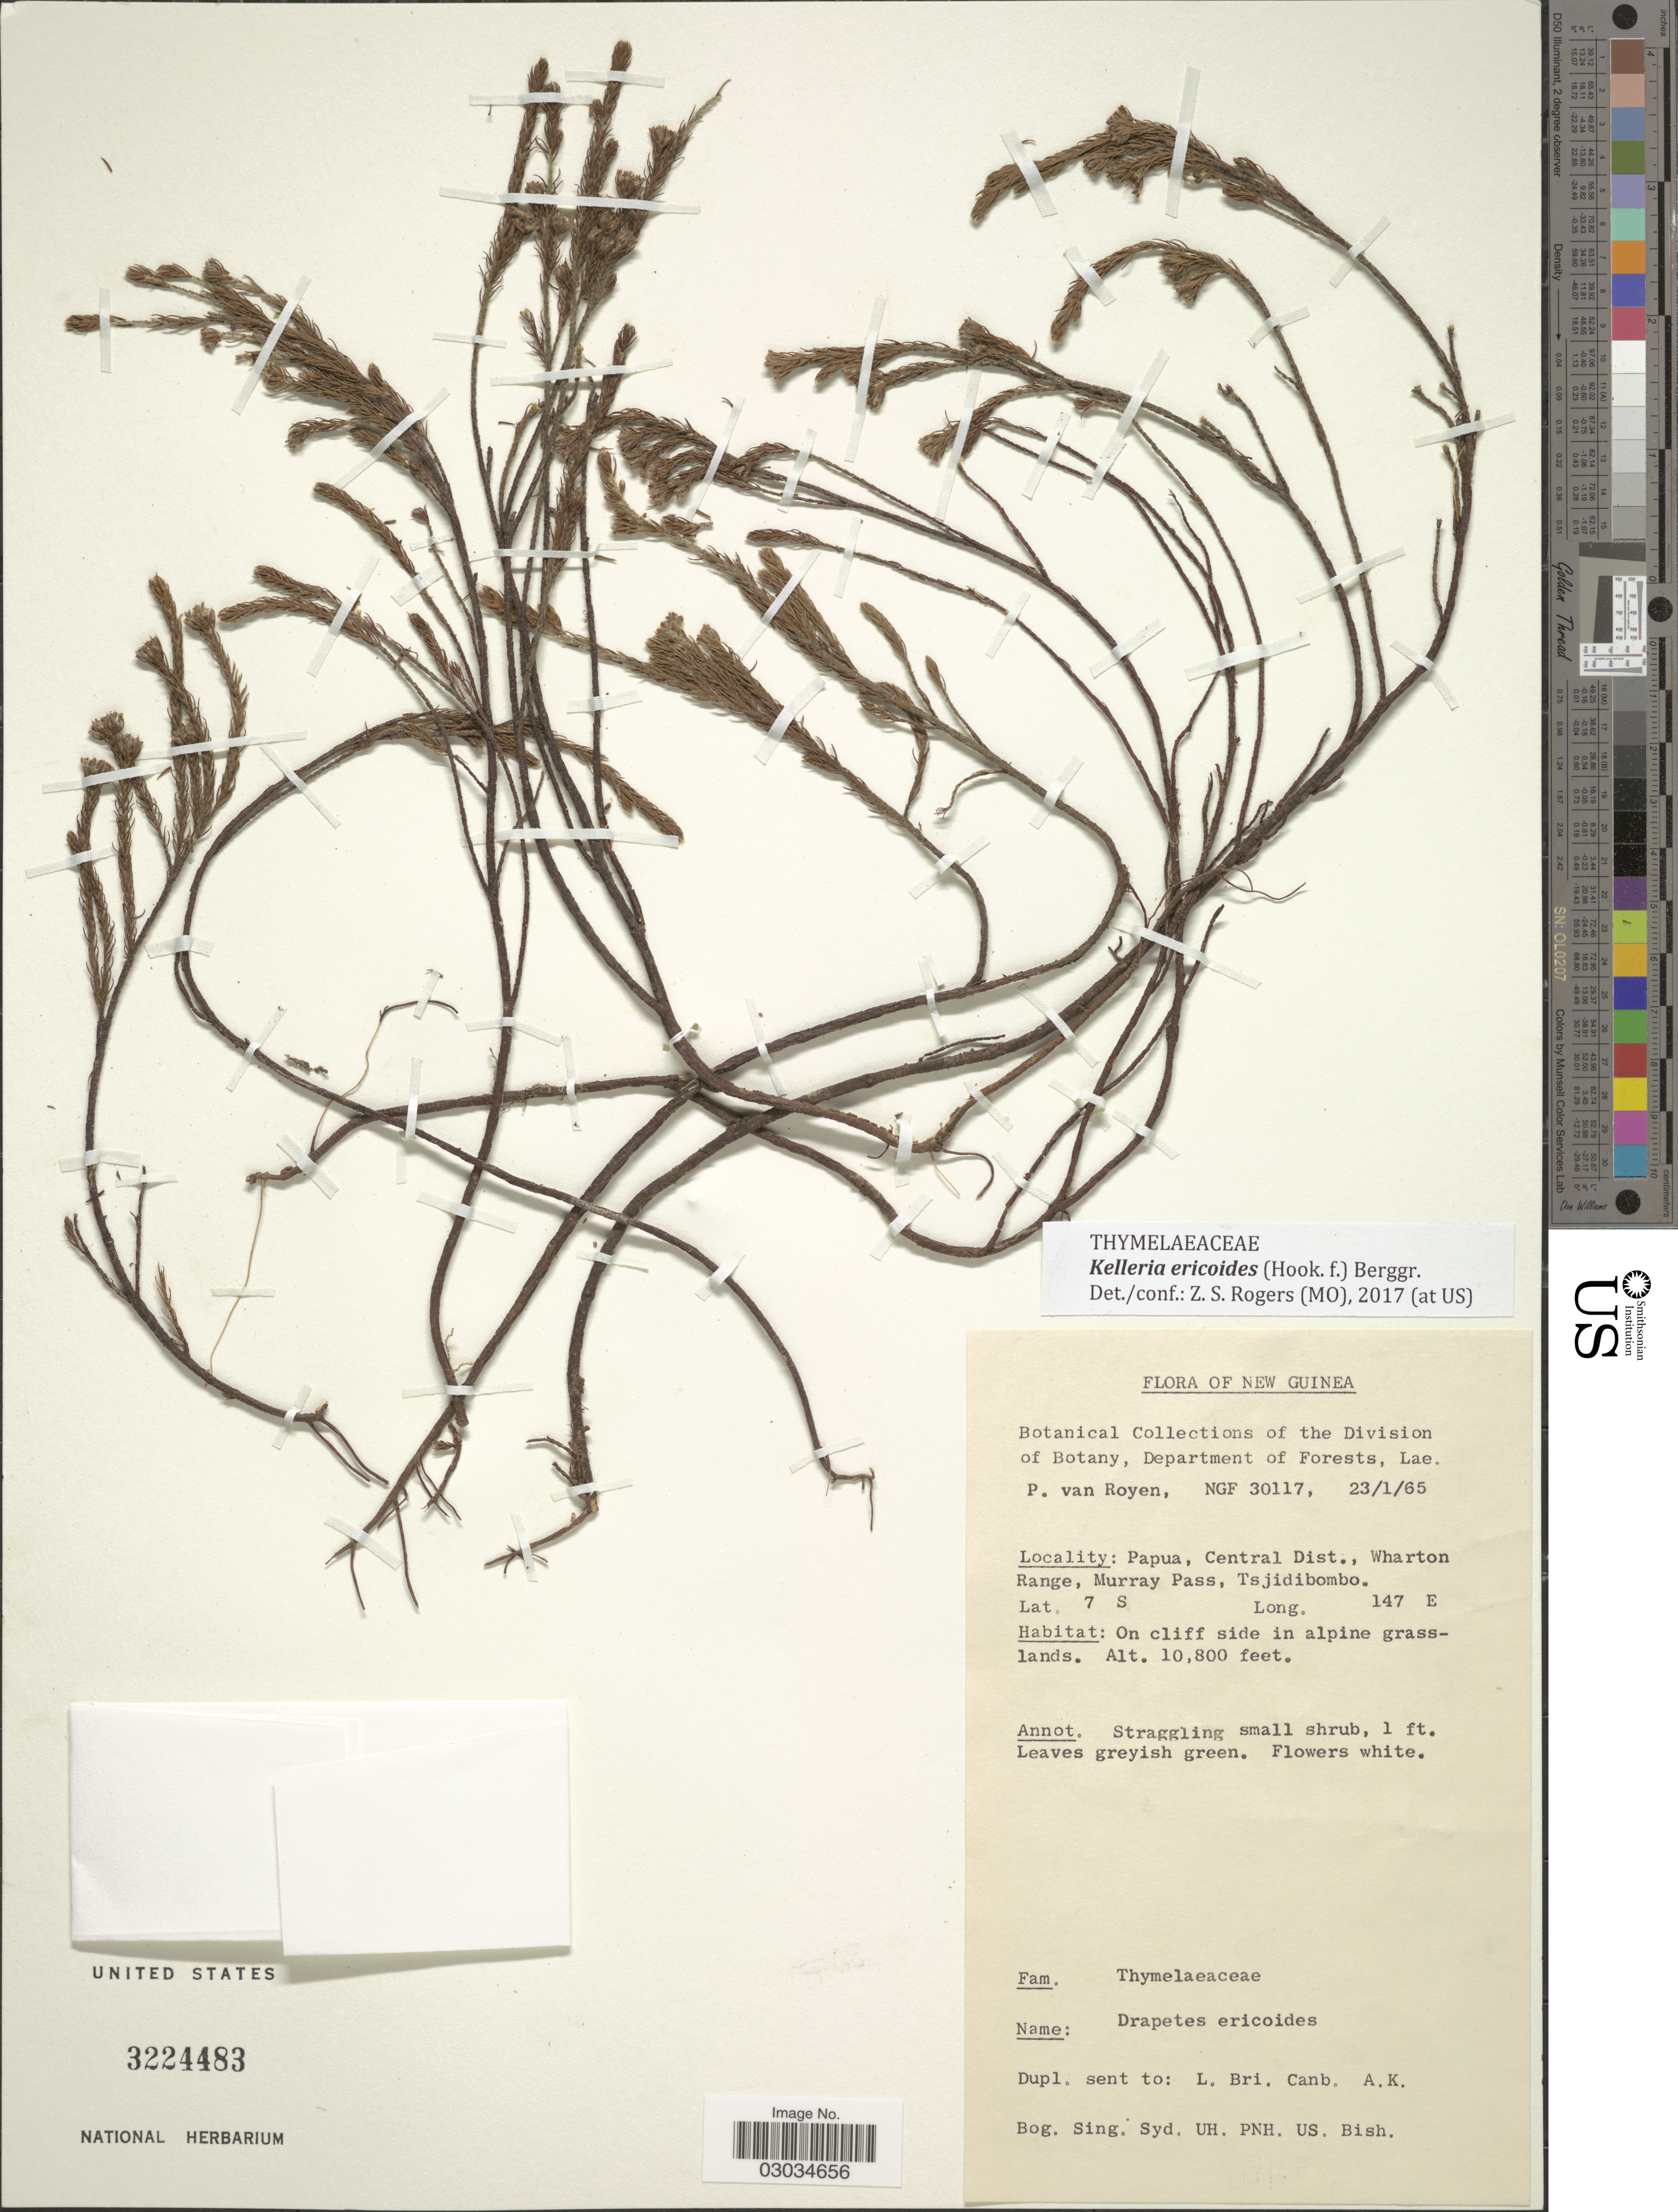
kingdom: Plantae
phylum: Tracheophyta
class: Magnoliopsida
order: Malvales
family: Thymelaeaceae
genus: Kelleria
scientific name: Kelleria ericoides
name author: (Hook. f.) Berggr.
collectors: P. van Royan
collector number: NGF 30117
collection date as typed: Transcribed d/m/y: 23/1/65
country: Papua New Guinea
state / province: Central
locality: New Guinea. Papua, Central Dist., Wharton Range, Murray Pass, Tsjidibombo.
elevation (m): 3292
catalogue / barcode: US 3224483